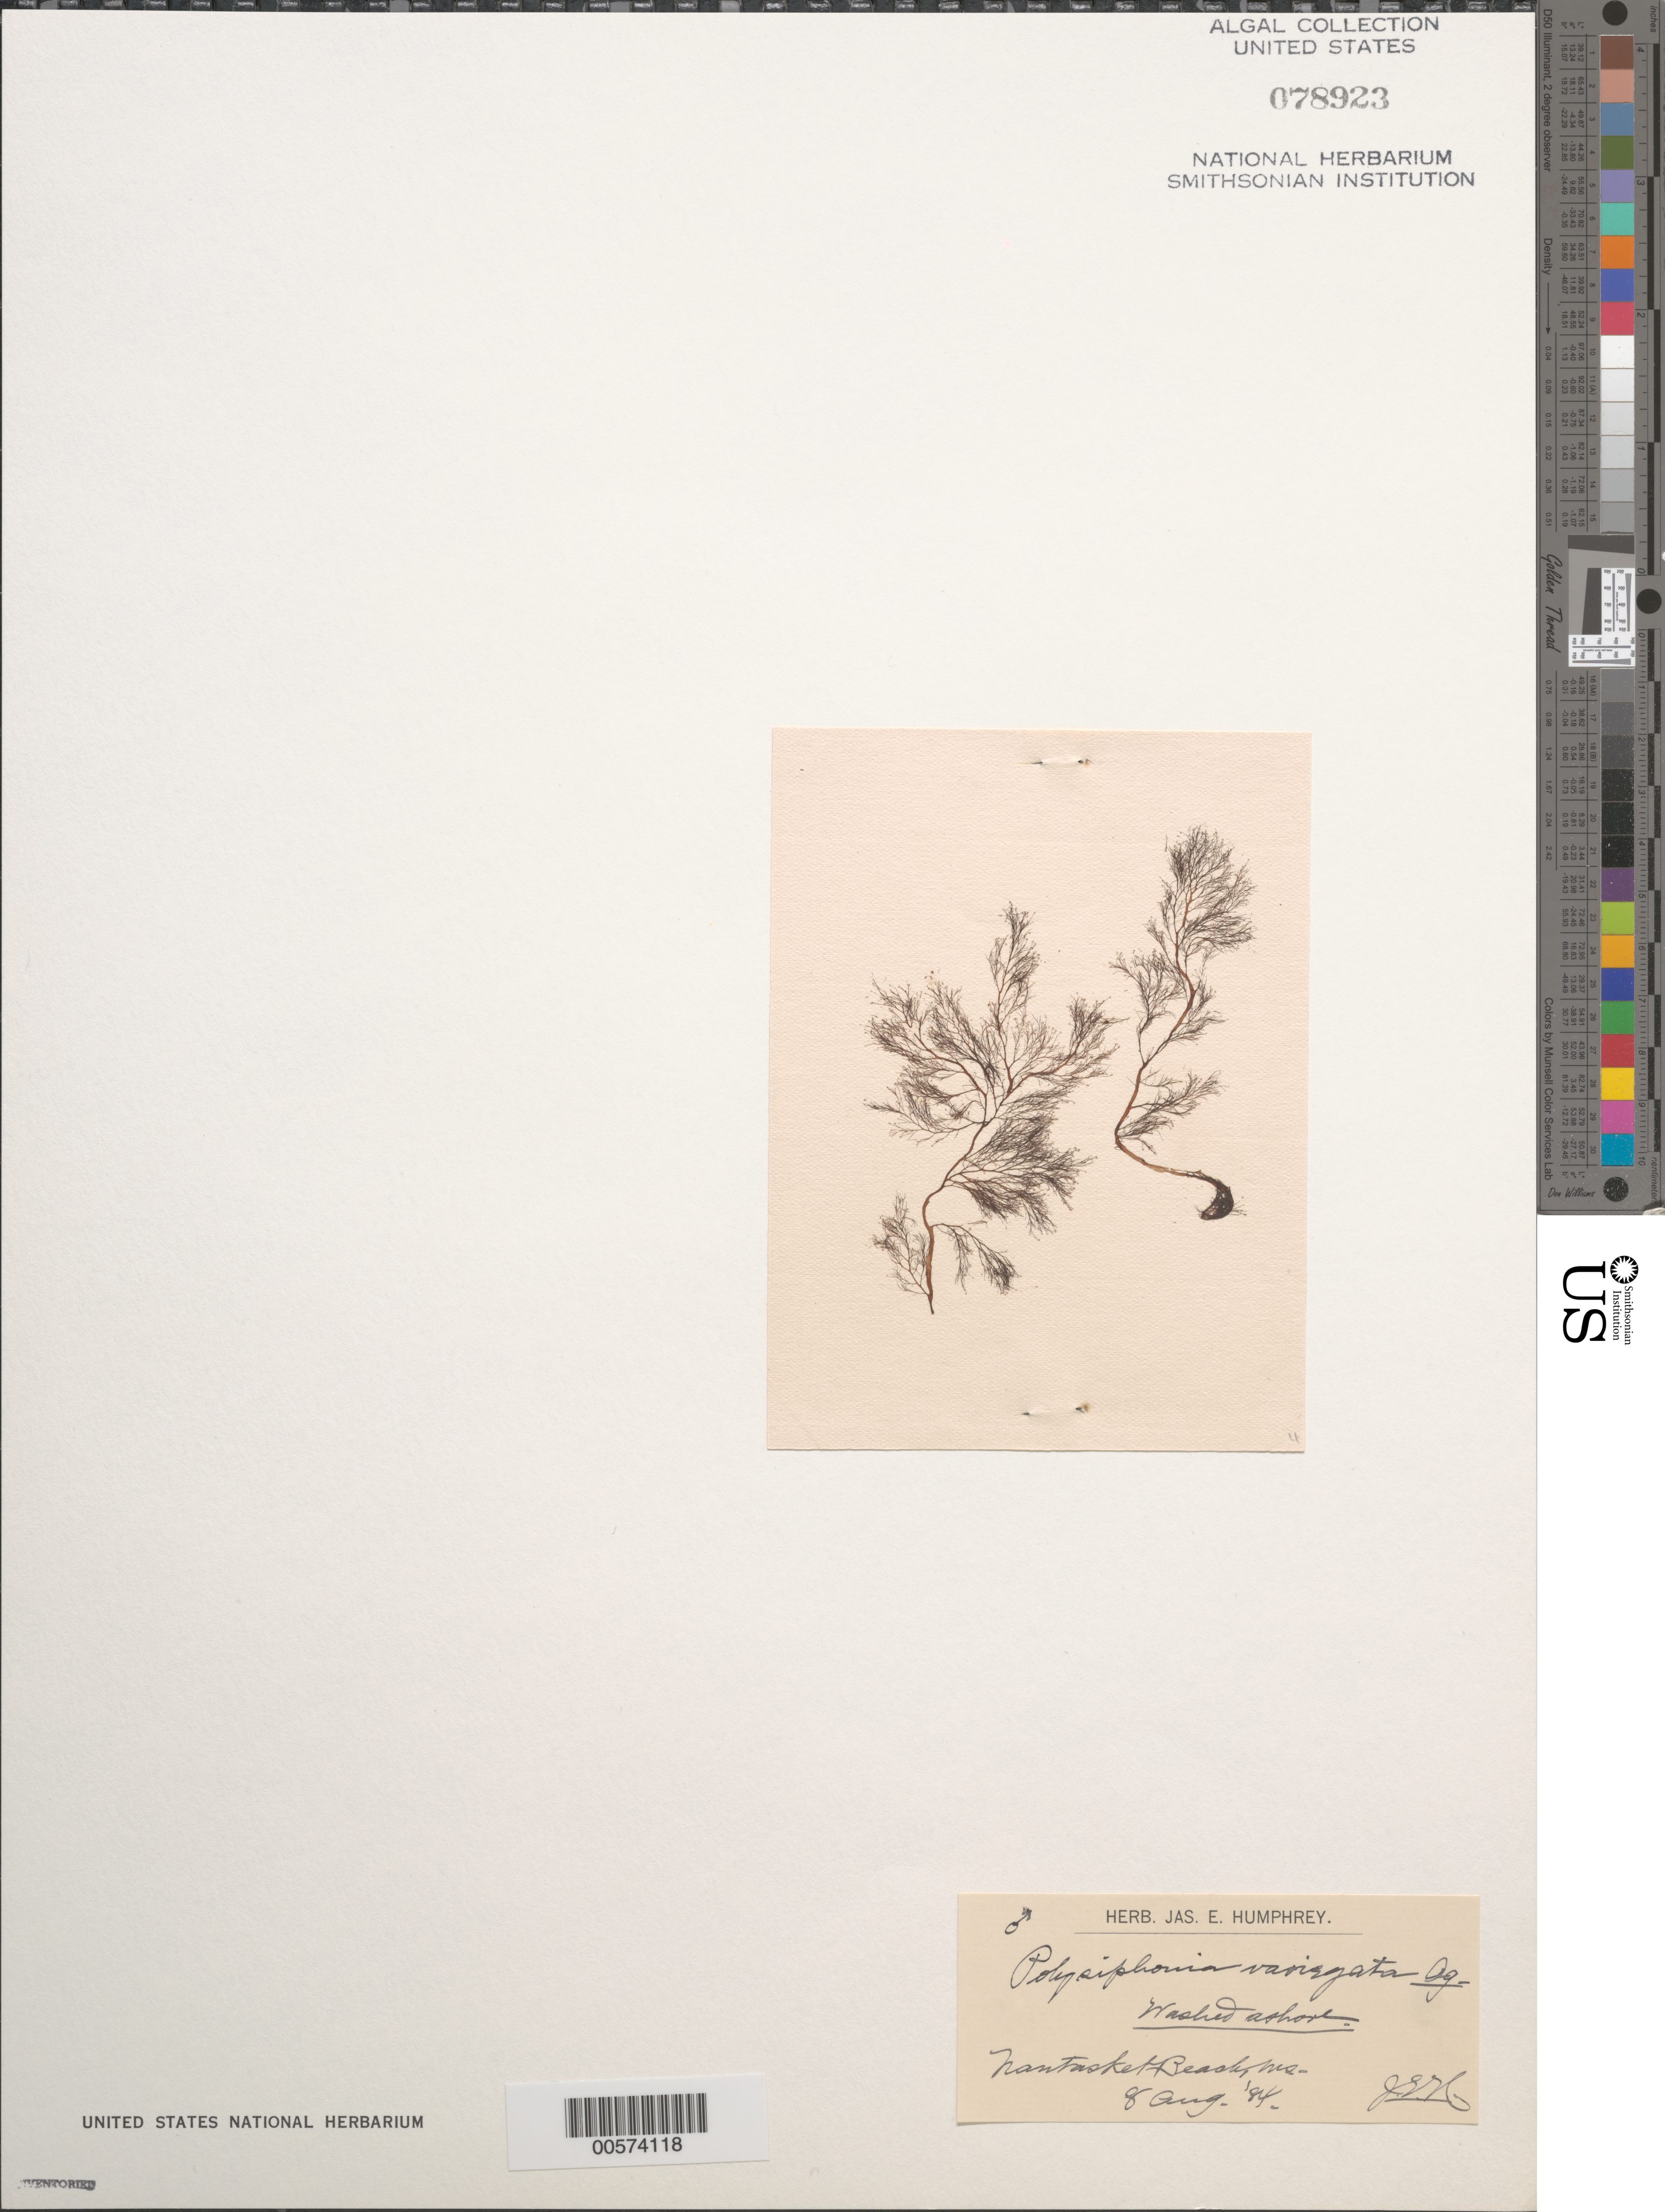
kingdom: Plantae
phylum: Rhodophyta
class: Florideophyceae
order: Ceramiales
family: Rhodomelaceae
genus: Carradoriella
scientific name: Carradoriella denudata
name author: (Dillwyn) Savoie & G.W. Saunders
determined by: Algae name updating Project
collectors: J. Humphrey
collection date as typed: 08 Aug 1884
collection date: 1884-08-08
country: United States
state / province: Massachusetts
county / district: Plymouth County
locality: Nantasket Beach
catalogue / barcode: US 78923